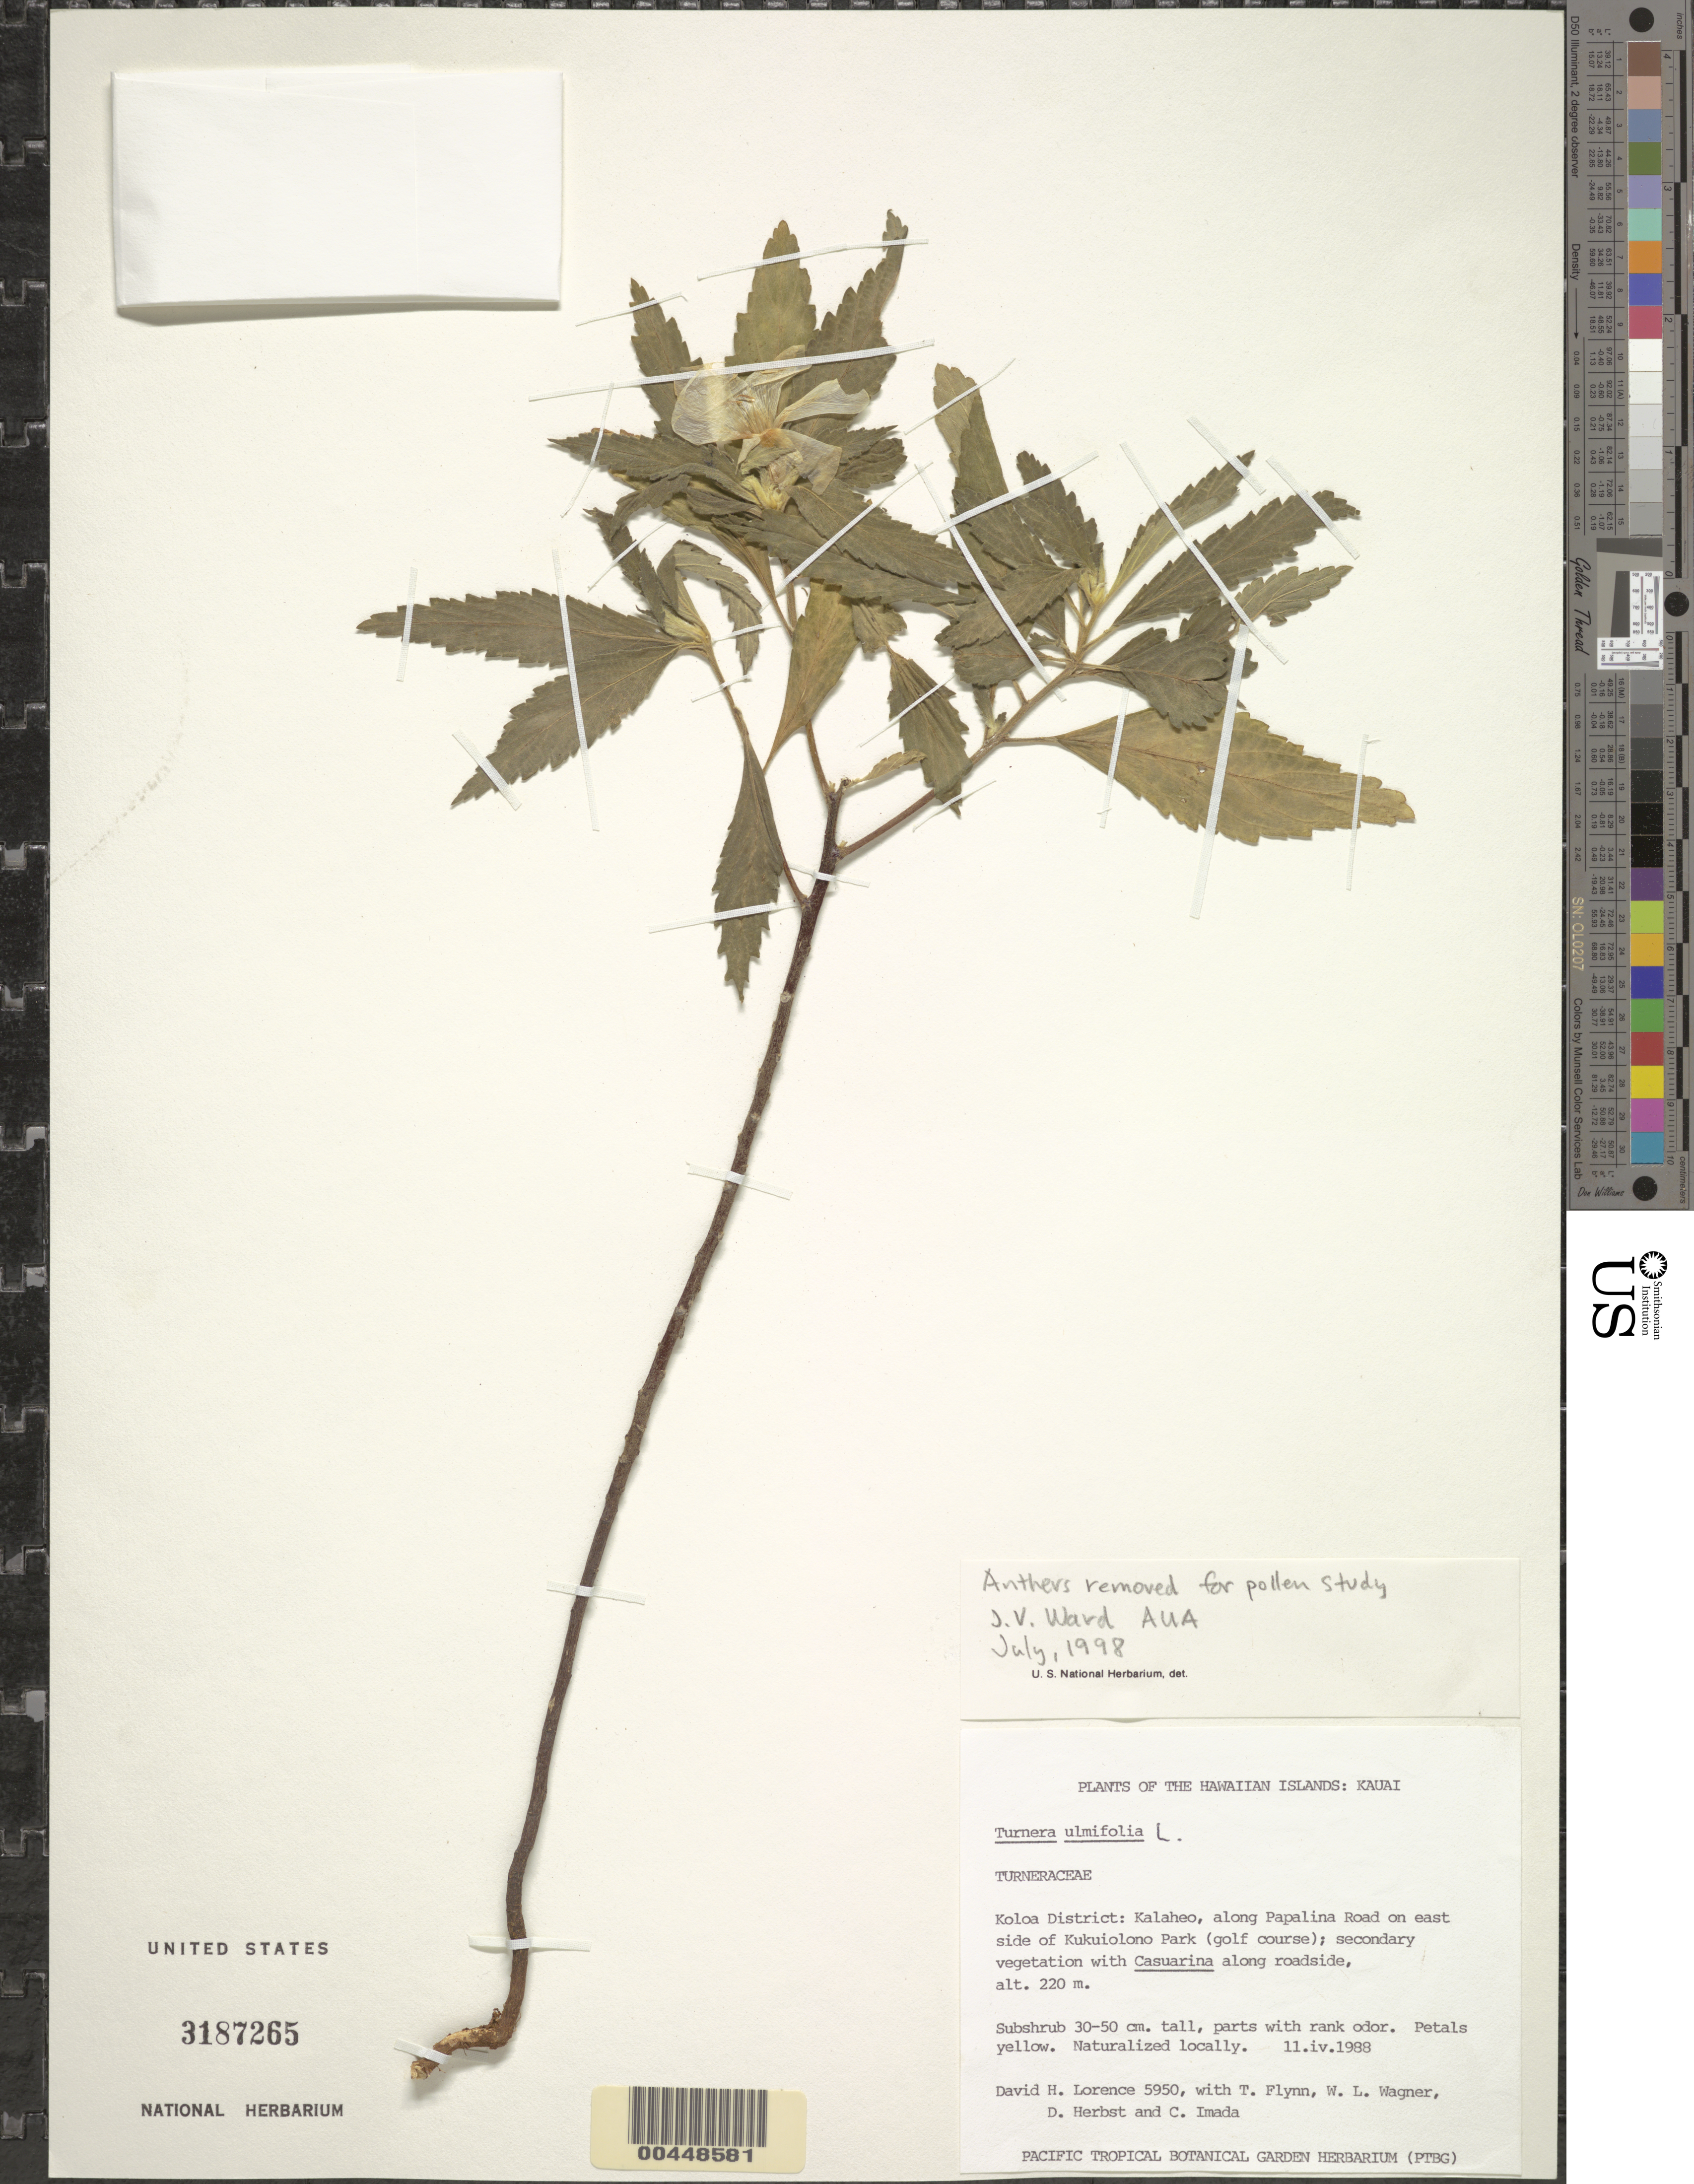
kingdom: Plantae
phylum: Tracheophyta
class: Magnoliopsida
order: Malpighiales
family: Turneraceae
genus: Turnera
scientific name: Turnera ulmifolia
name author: L.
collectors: D. Lorence, T. W. Flynn, W. L. Wagner, D. R. Herbst & C. Imada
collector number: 5950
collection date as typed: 11 Apr 1988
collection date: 1988-04-11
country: United States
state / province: Hawaii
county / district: Kauai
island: Kaua'i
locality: Koloa Dist., Kalahea, along Papalina Rd on E side of Kukuiolono Park (golf course)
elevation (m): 220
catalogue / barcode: US 3187265